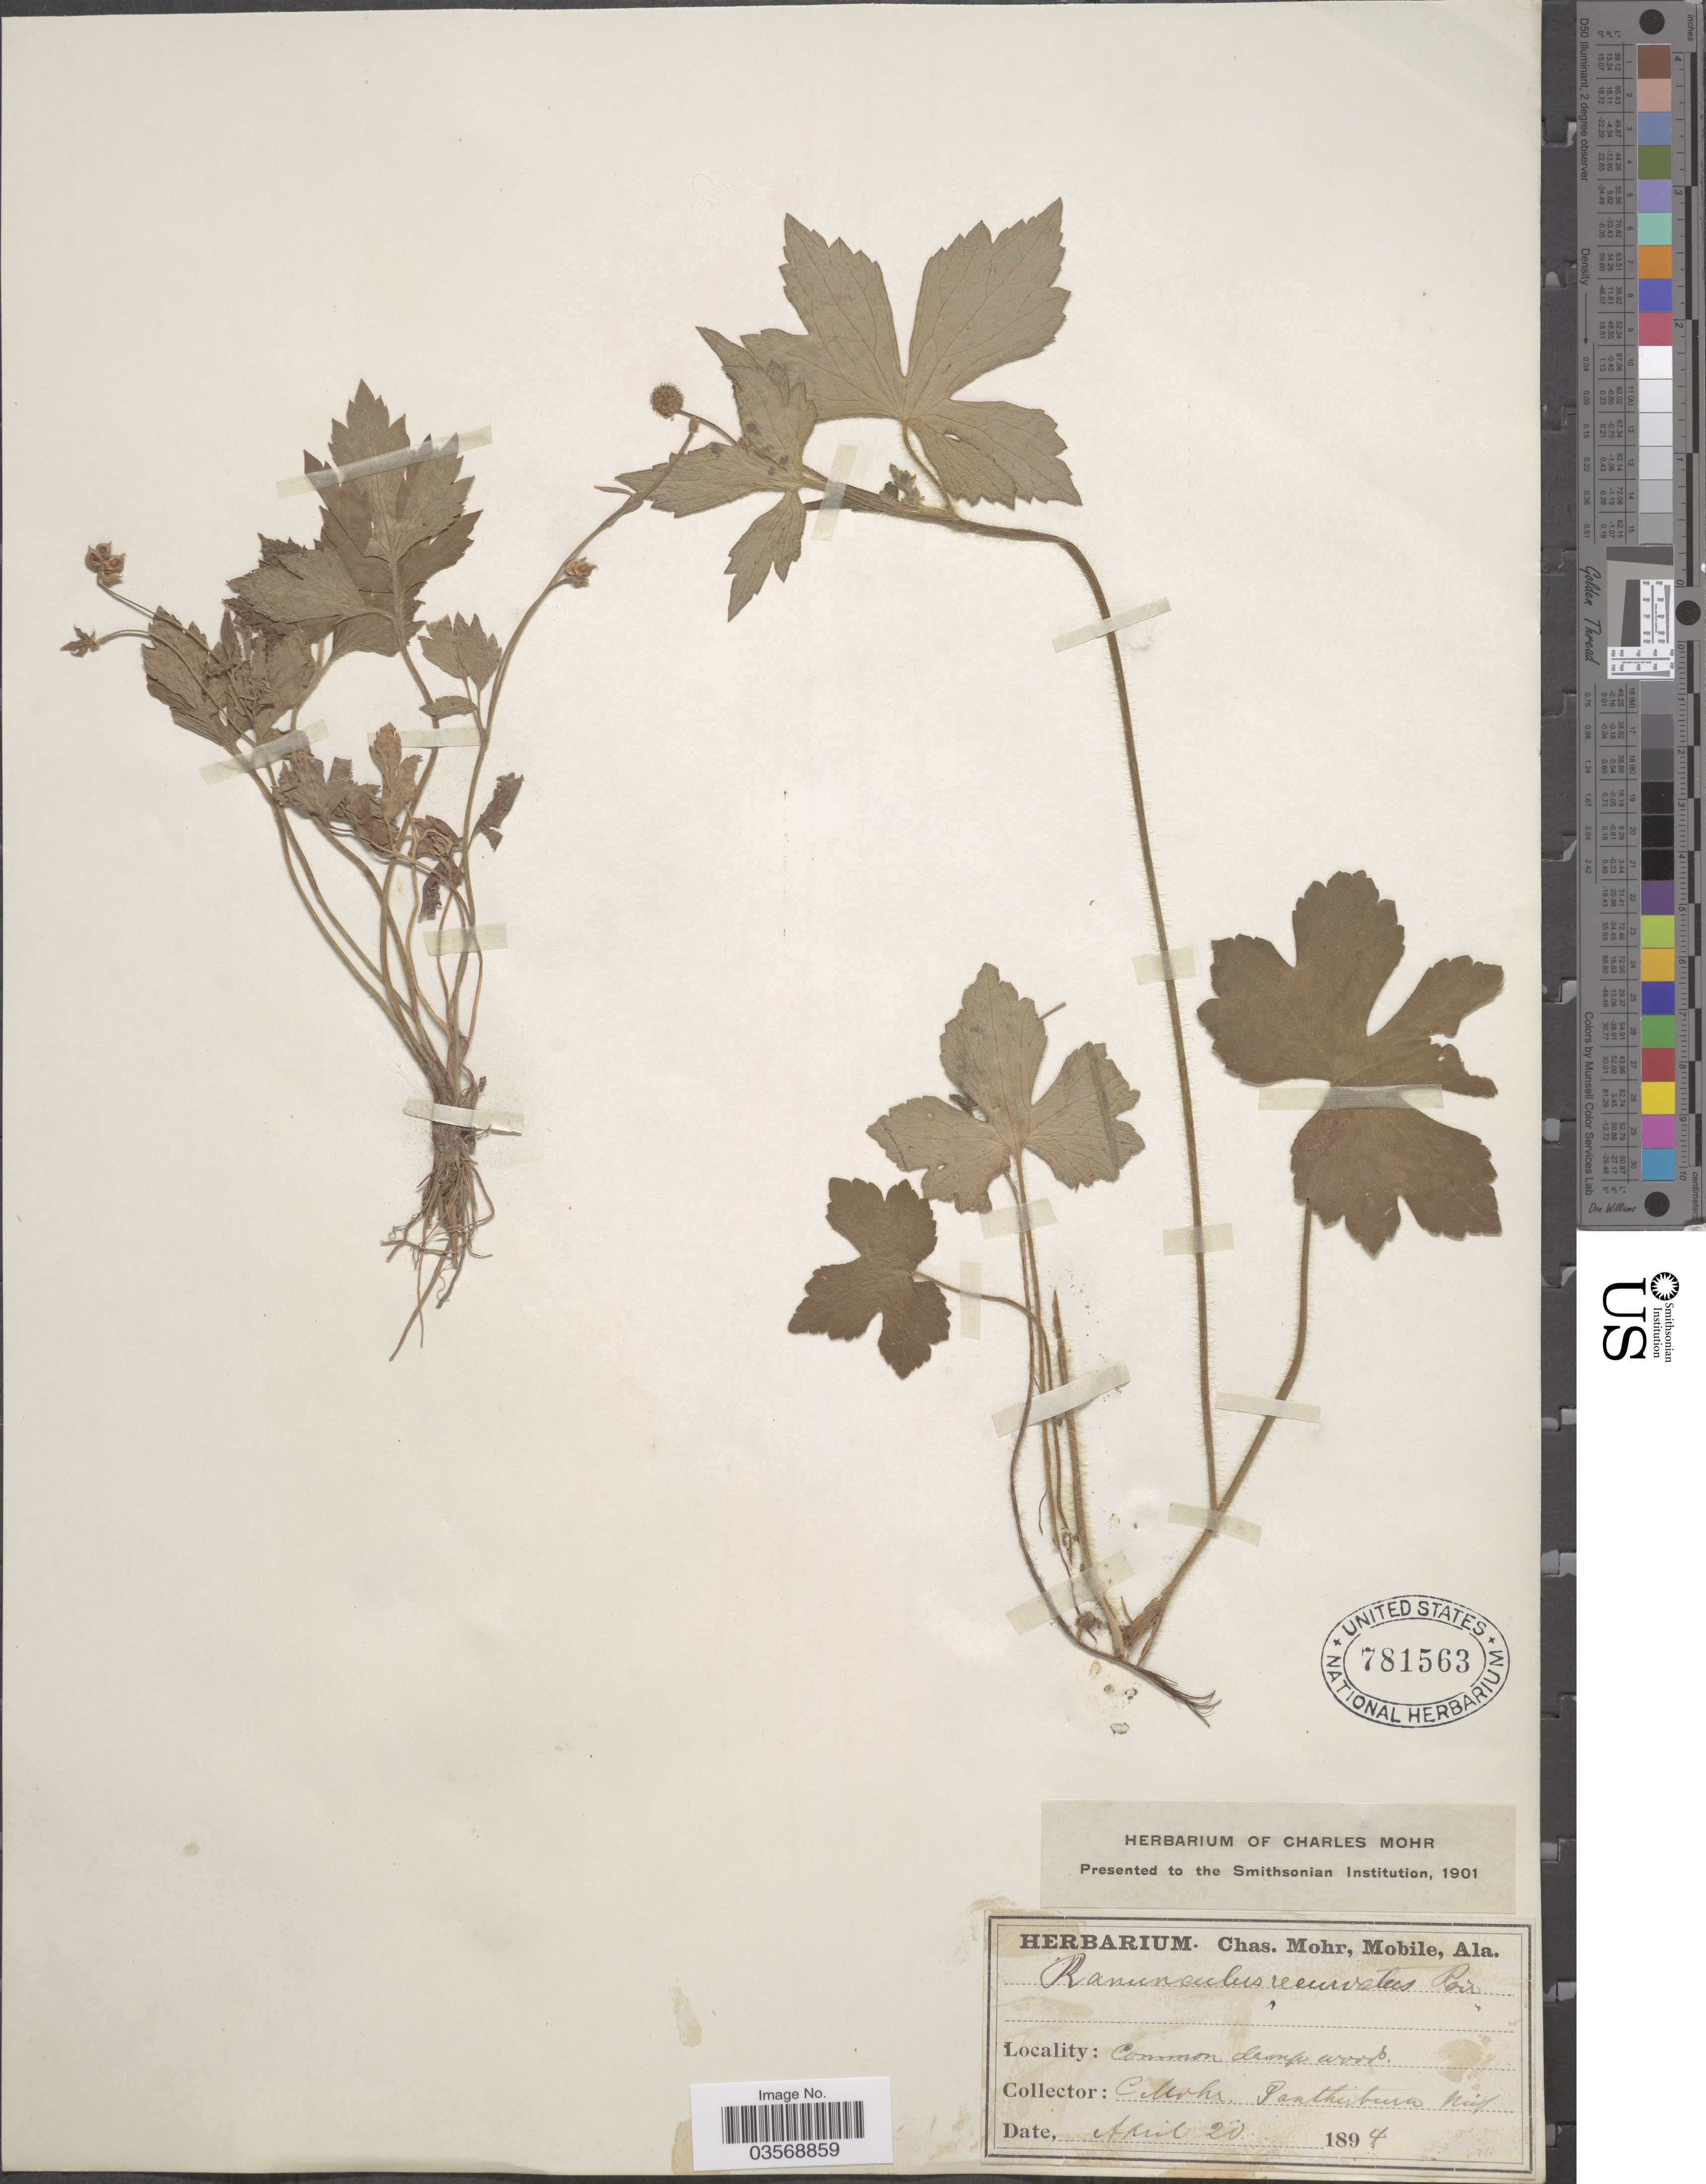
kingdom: Plantae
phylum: Tracheophyta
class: Magnoliopsida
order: Ranunculales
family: Ranunculaceae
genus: Ranunculus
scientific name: Ranunculus recurvatus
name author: Poir.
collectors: Mohr, C. T. (herbarium)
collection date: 1894-04-20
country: United States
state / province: Mississippi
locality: Pantherburn.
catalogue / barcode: US 781563